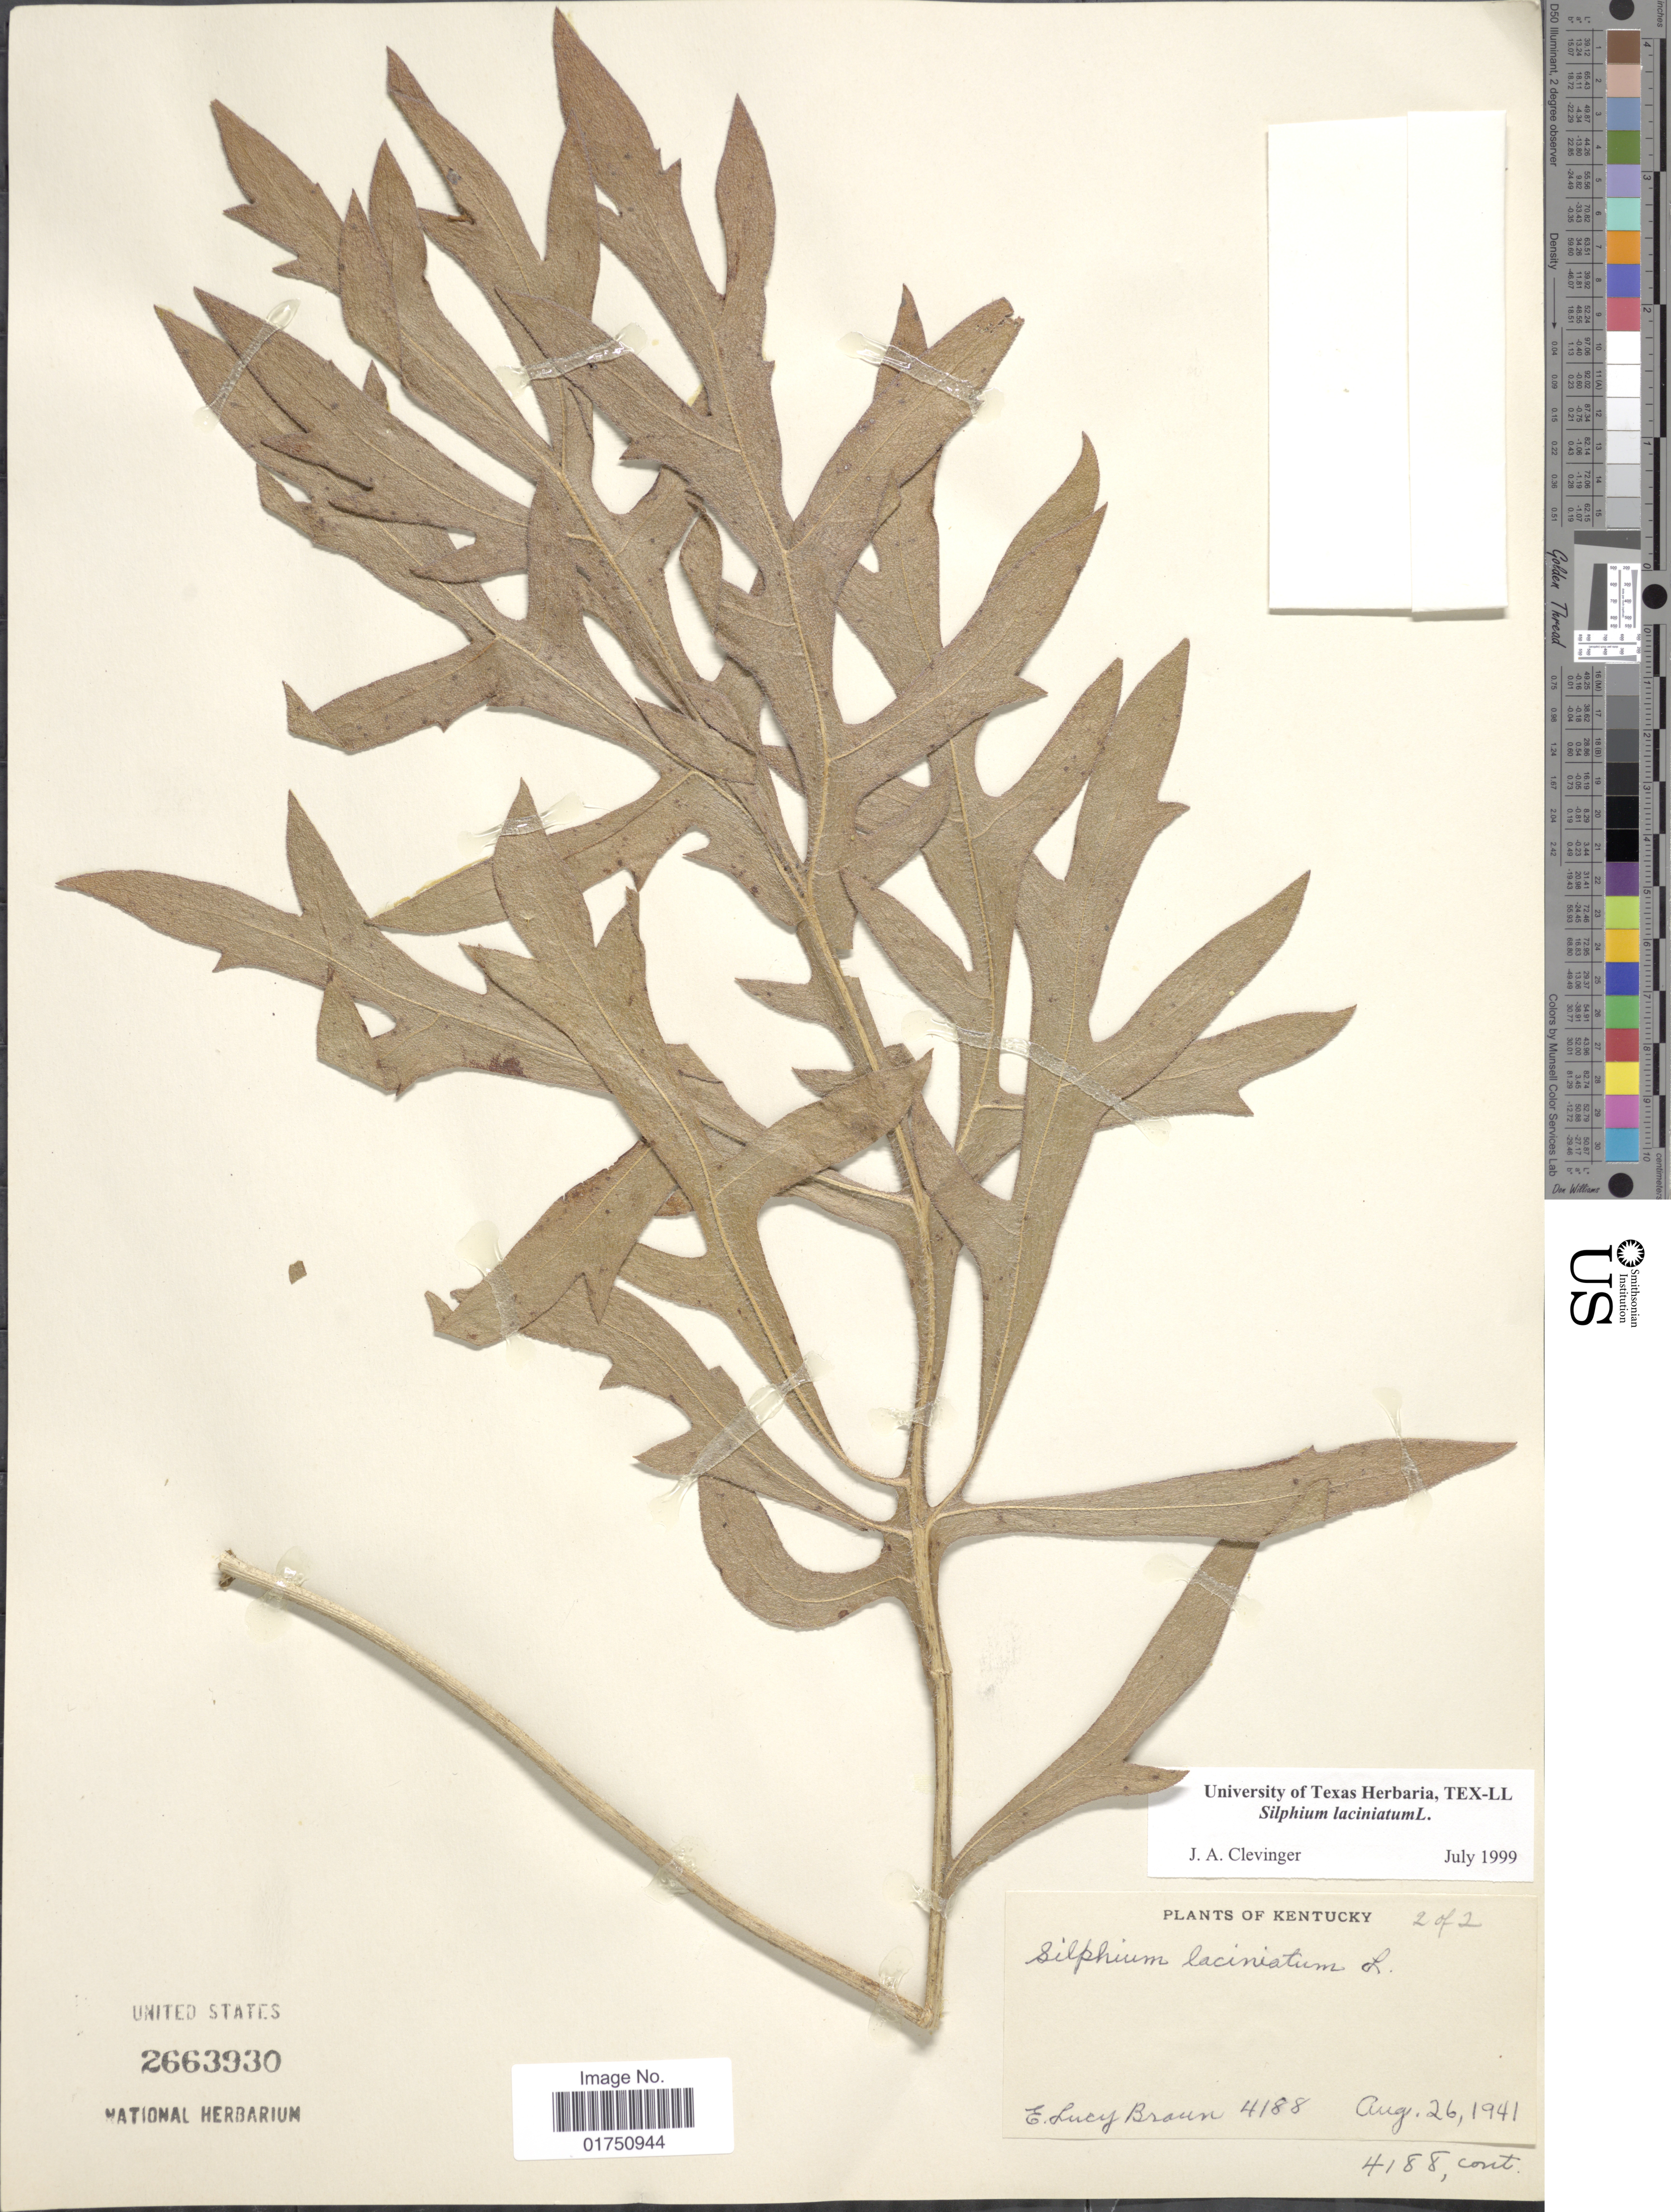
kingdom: Plantae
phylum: Tracheophyta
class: Magnoliopsida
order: Asterales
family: Asteraceae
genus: Silphium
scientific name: Silphium laciniatum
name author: L.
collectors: E. L. Braun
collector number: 4188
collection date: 1941-08-26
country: United States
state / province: Kentucky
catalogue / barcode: US 2663930